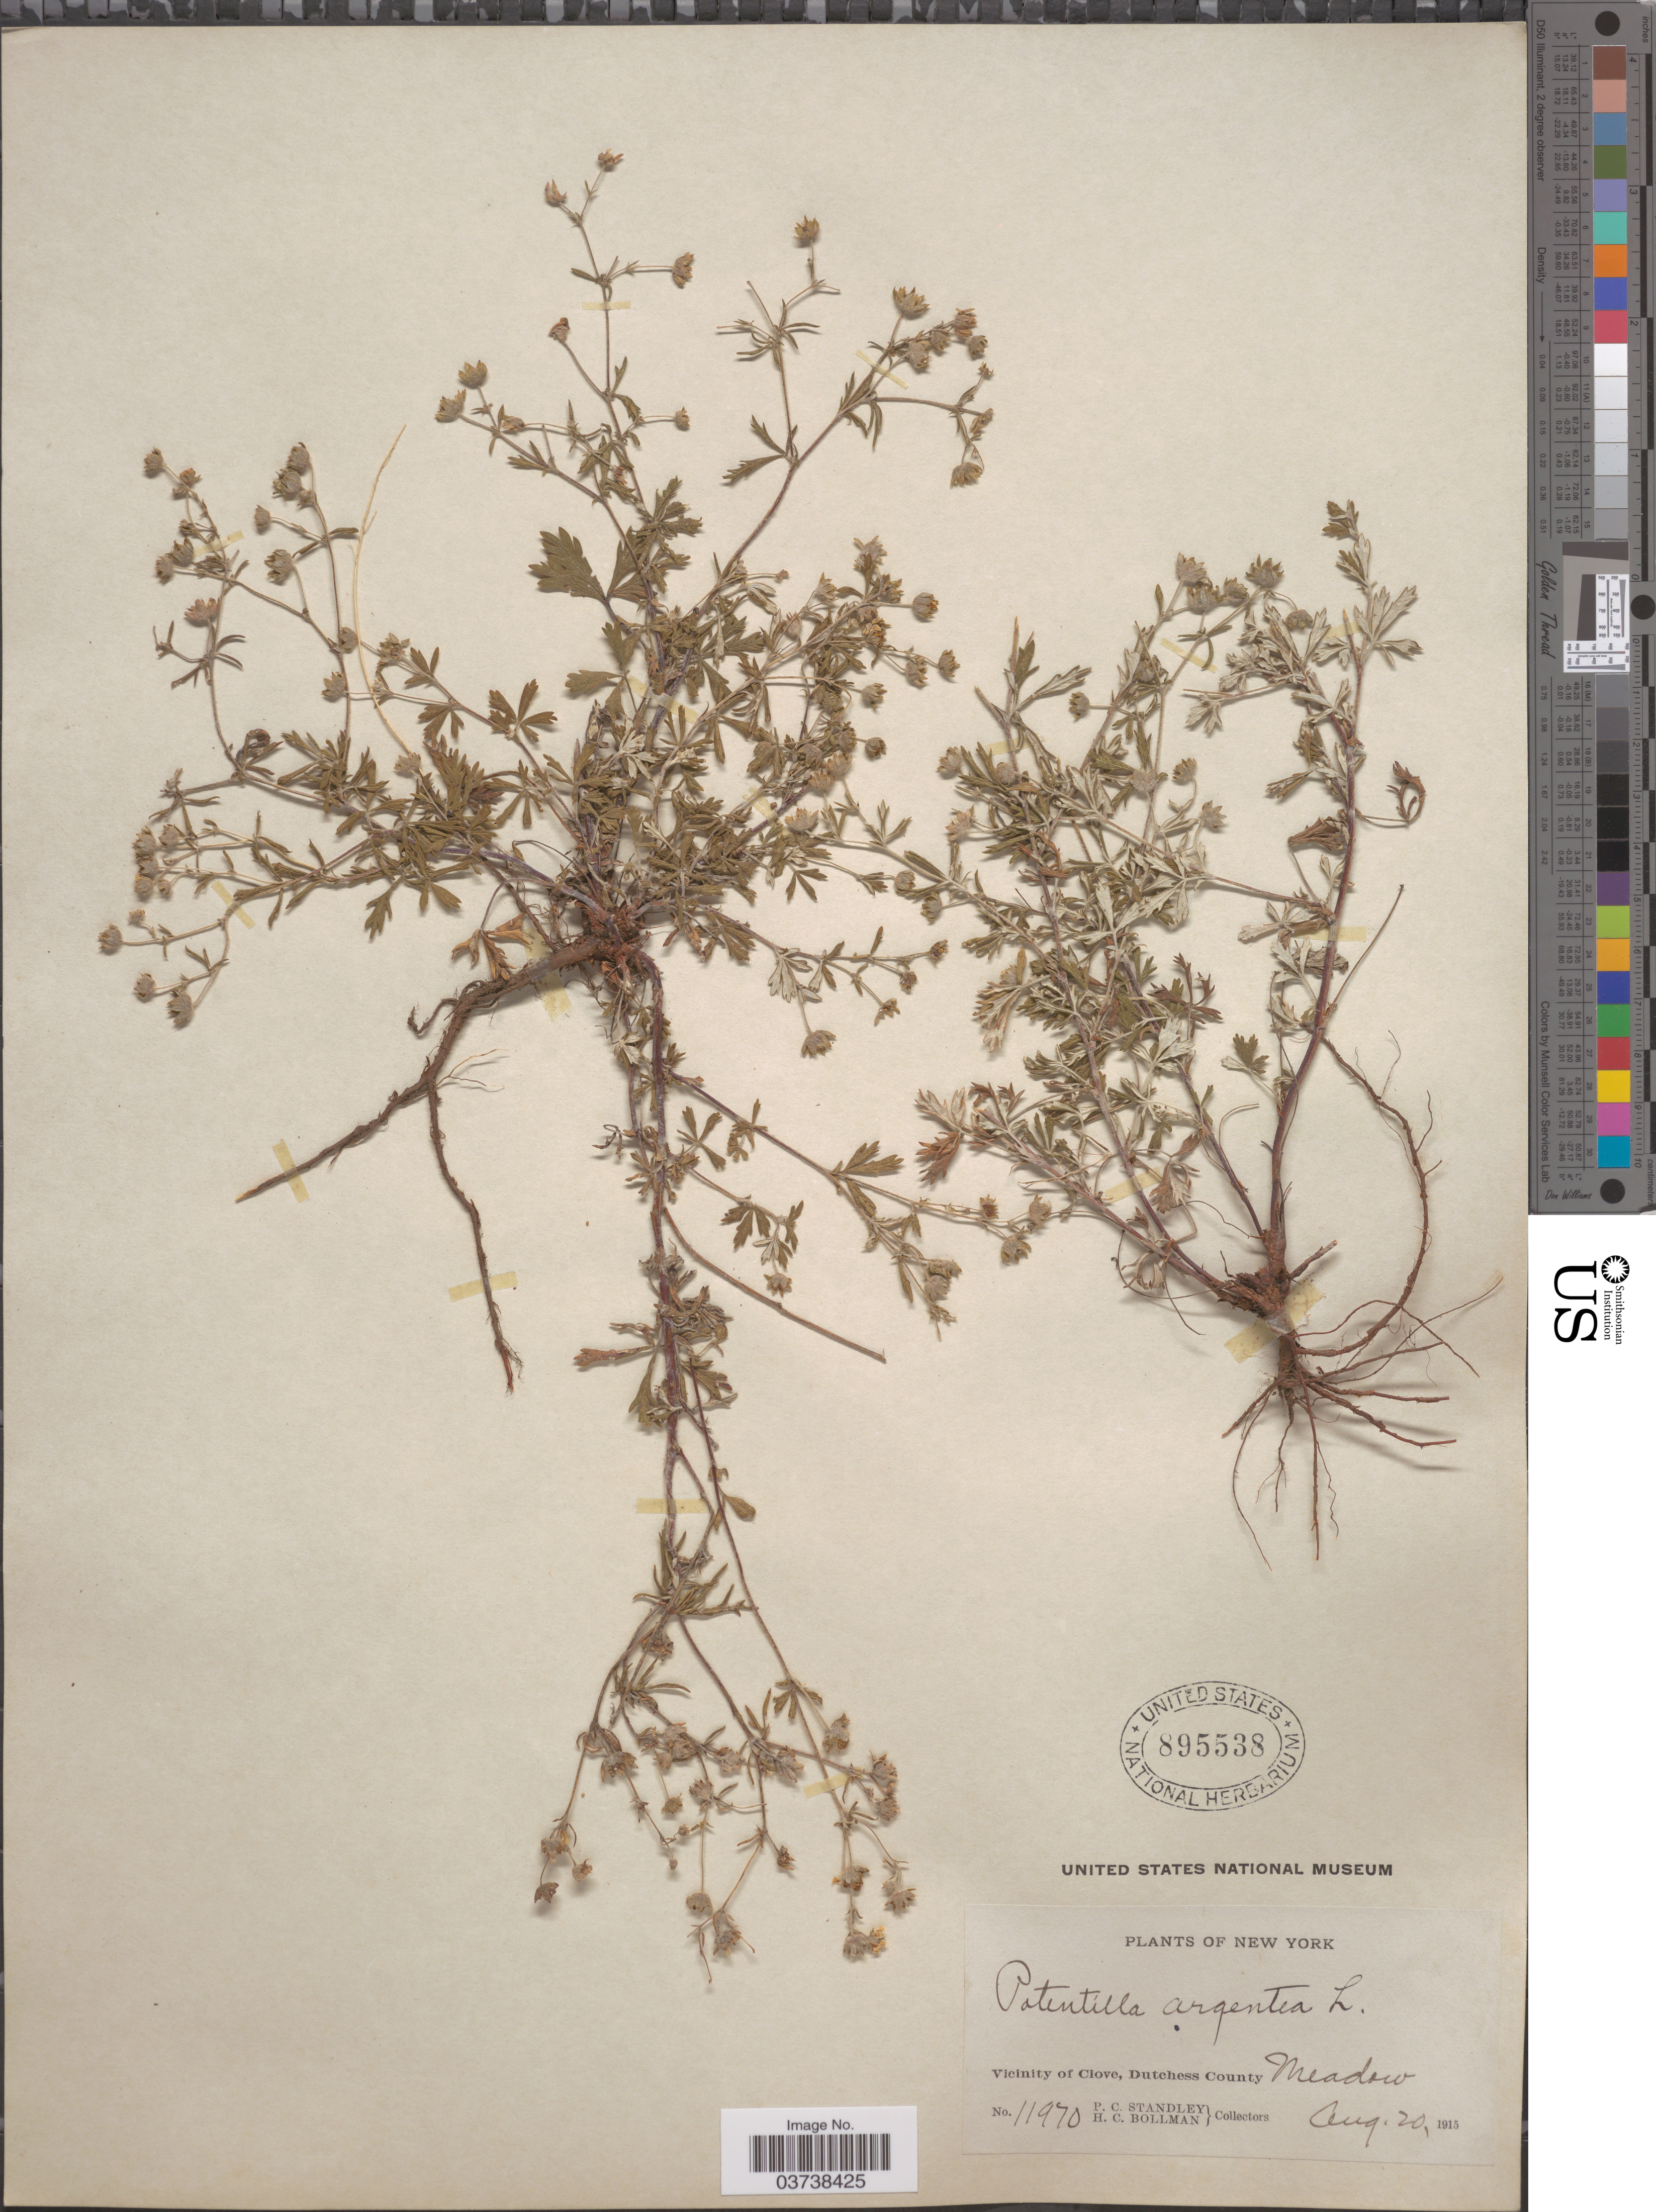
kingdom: Plantae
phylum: Tracheophyta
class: Magnoliopsida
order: Rosales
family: Rosaceae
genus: Potentilla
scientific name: Potentilla argentea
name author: L.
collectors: P. C. Standley & H. C. Bollman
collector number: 11970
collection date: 1915-08-20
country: United States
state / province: New York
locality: Vicinity of Clove, Dutchess County.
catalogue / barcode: US 895538